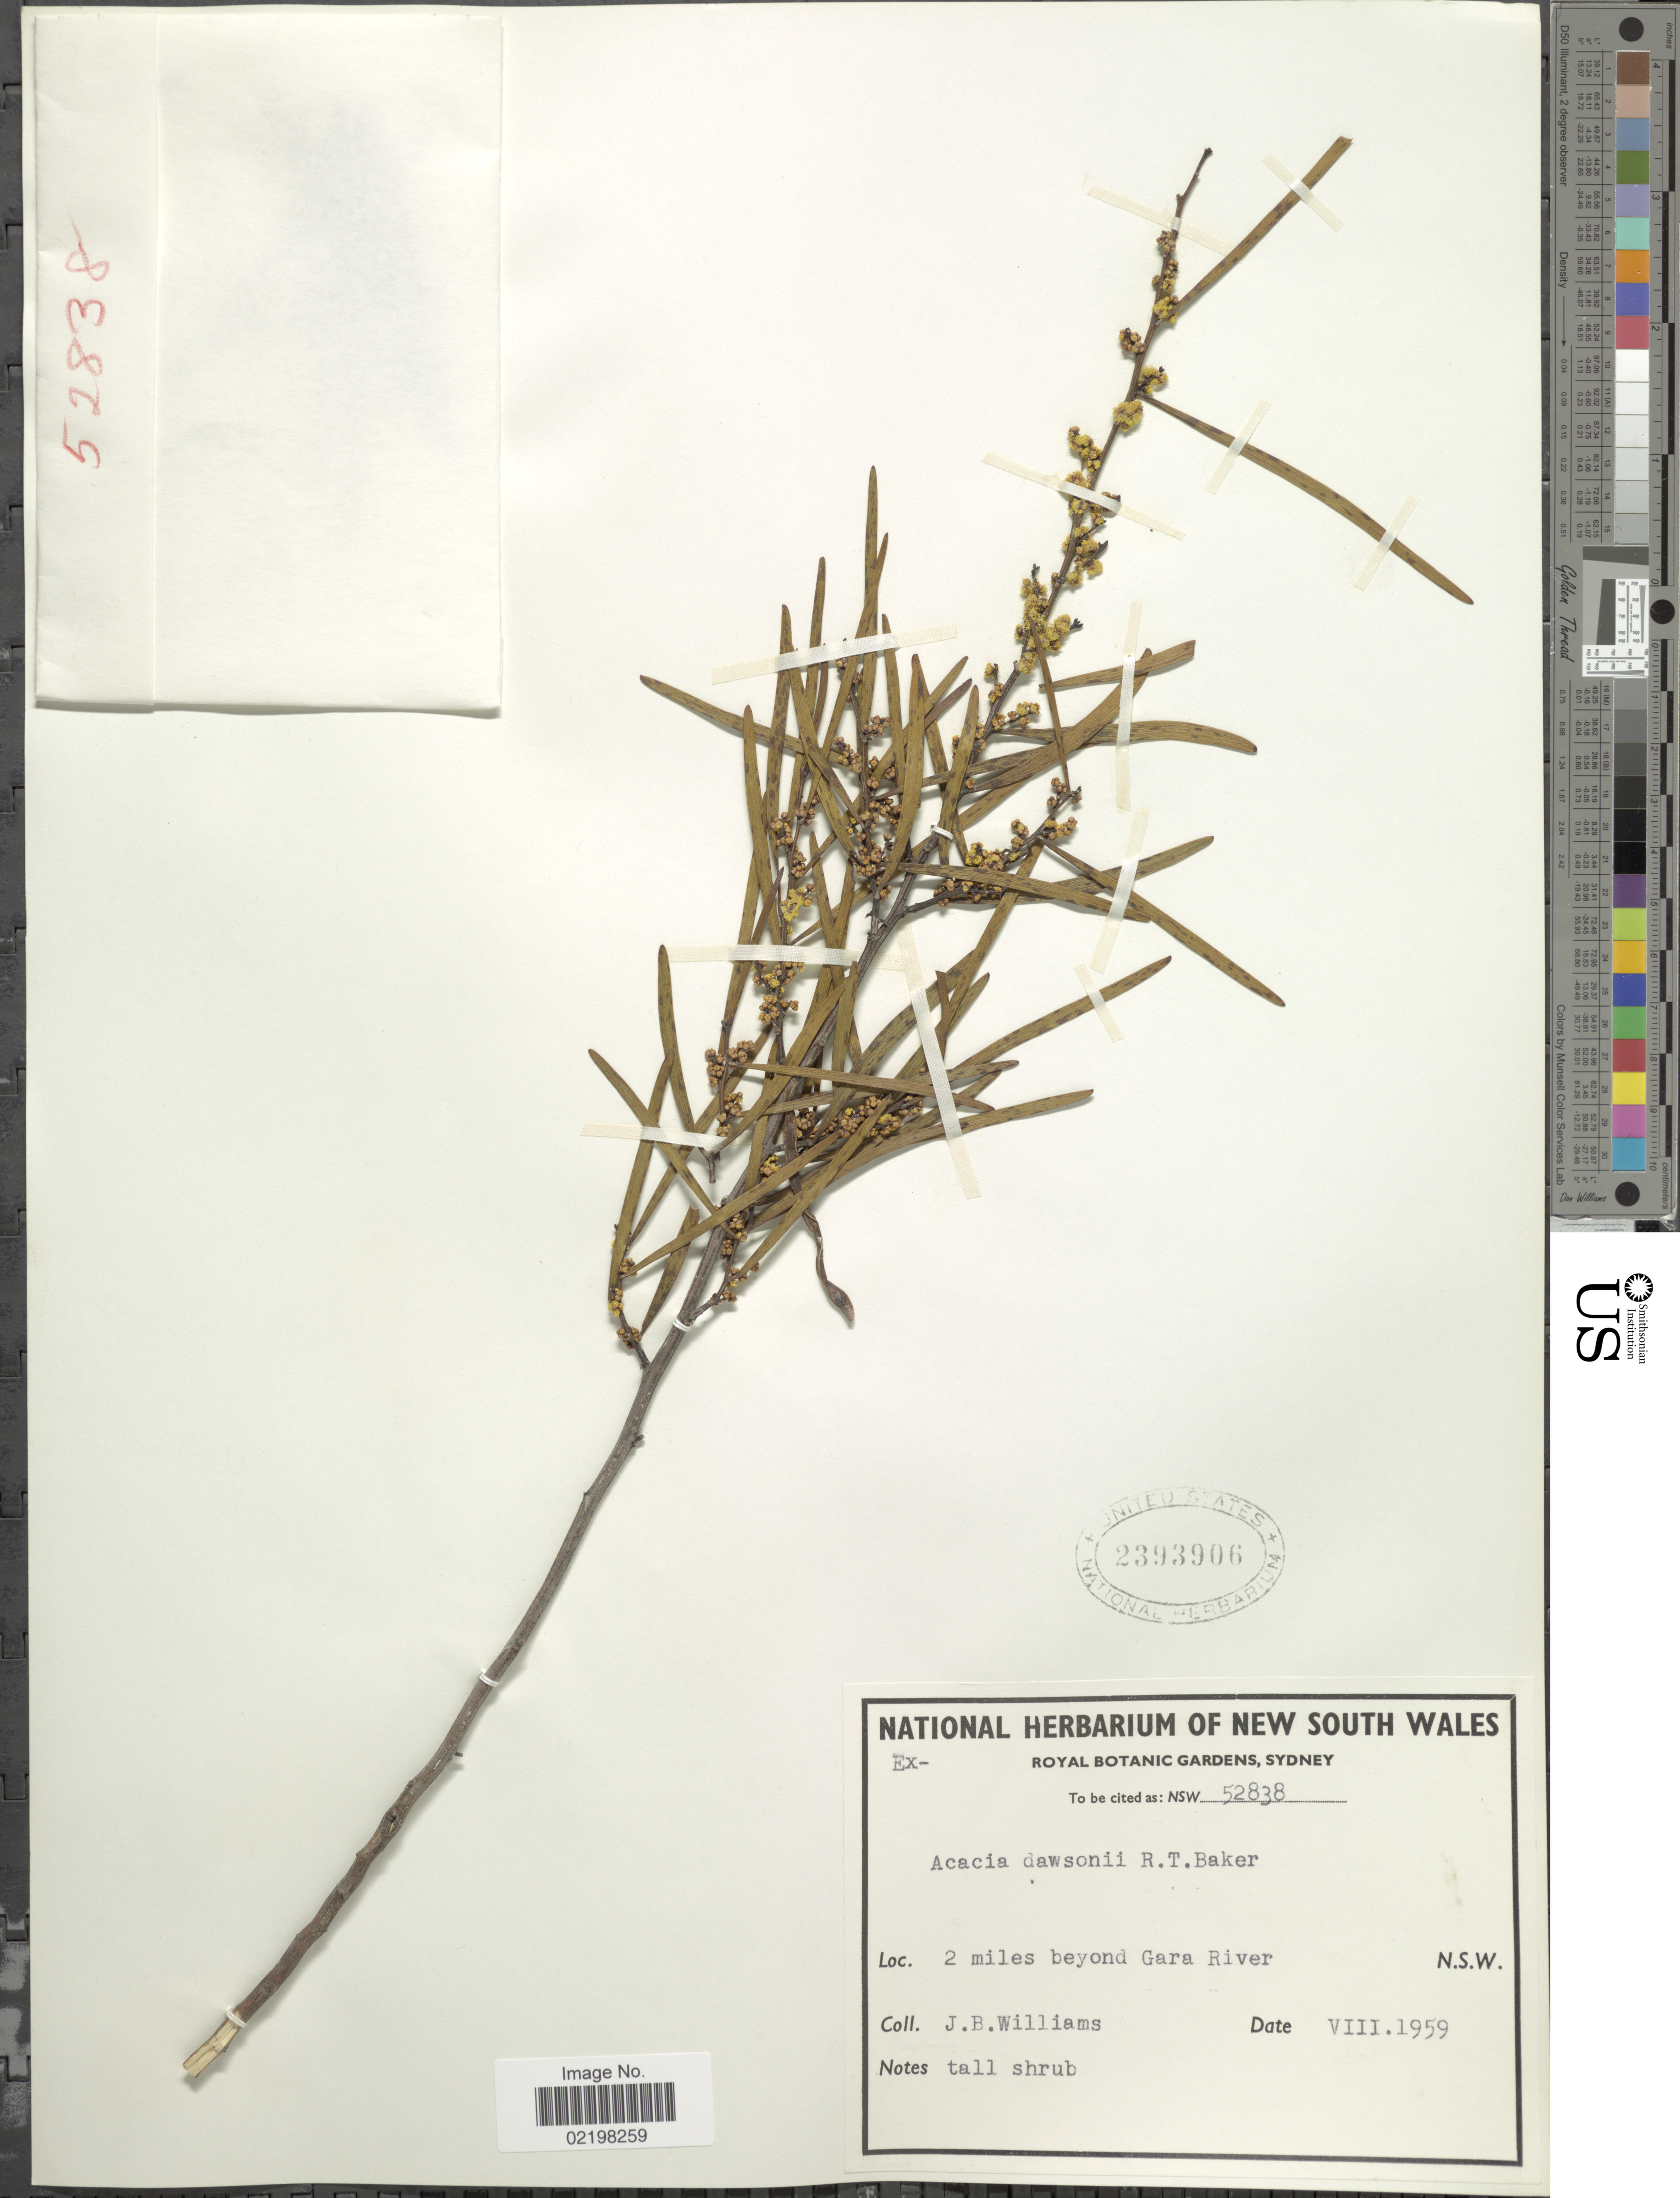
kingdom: Plantae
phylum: Tracheophyta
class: Magnoliopsida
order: Fabales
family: Fabaceae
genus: Acacia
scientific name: Acacia dawsonii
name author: R.T. Baker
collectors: J. B. Williams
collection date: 1959-08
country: Australia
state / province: New South Wales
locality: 2 miles beyond Gara River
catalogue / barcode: US 2393906